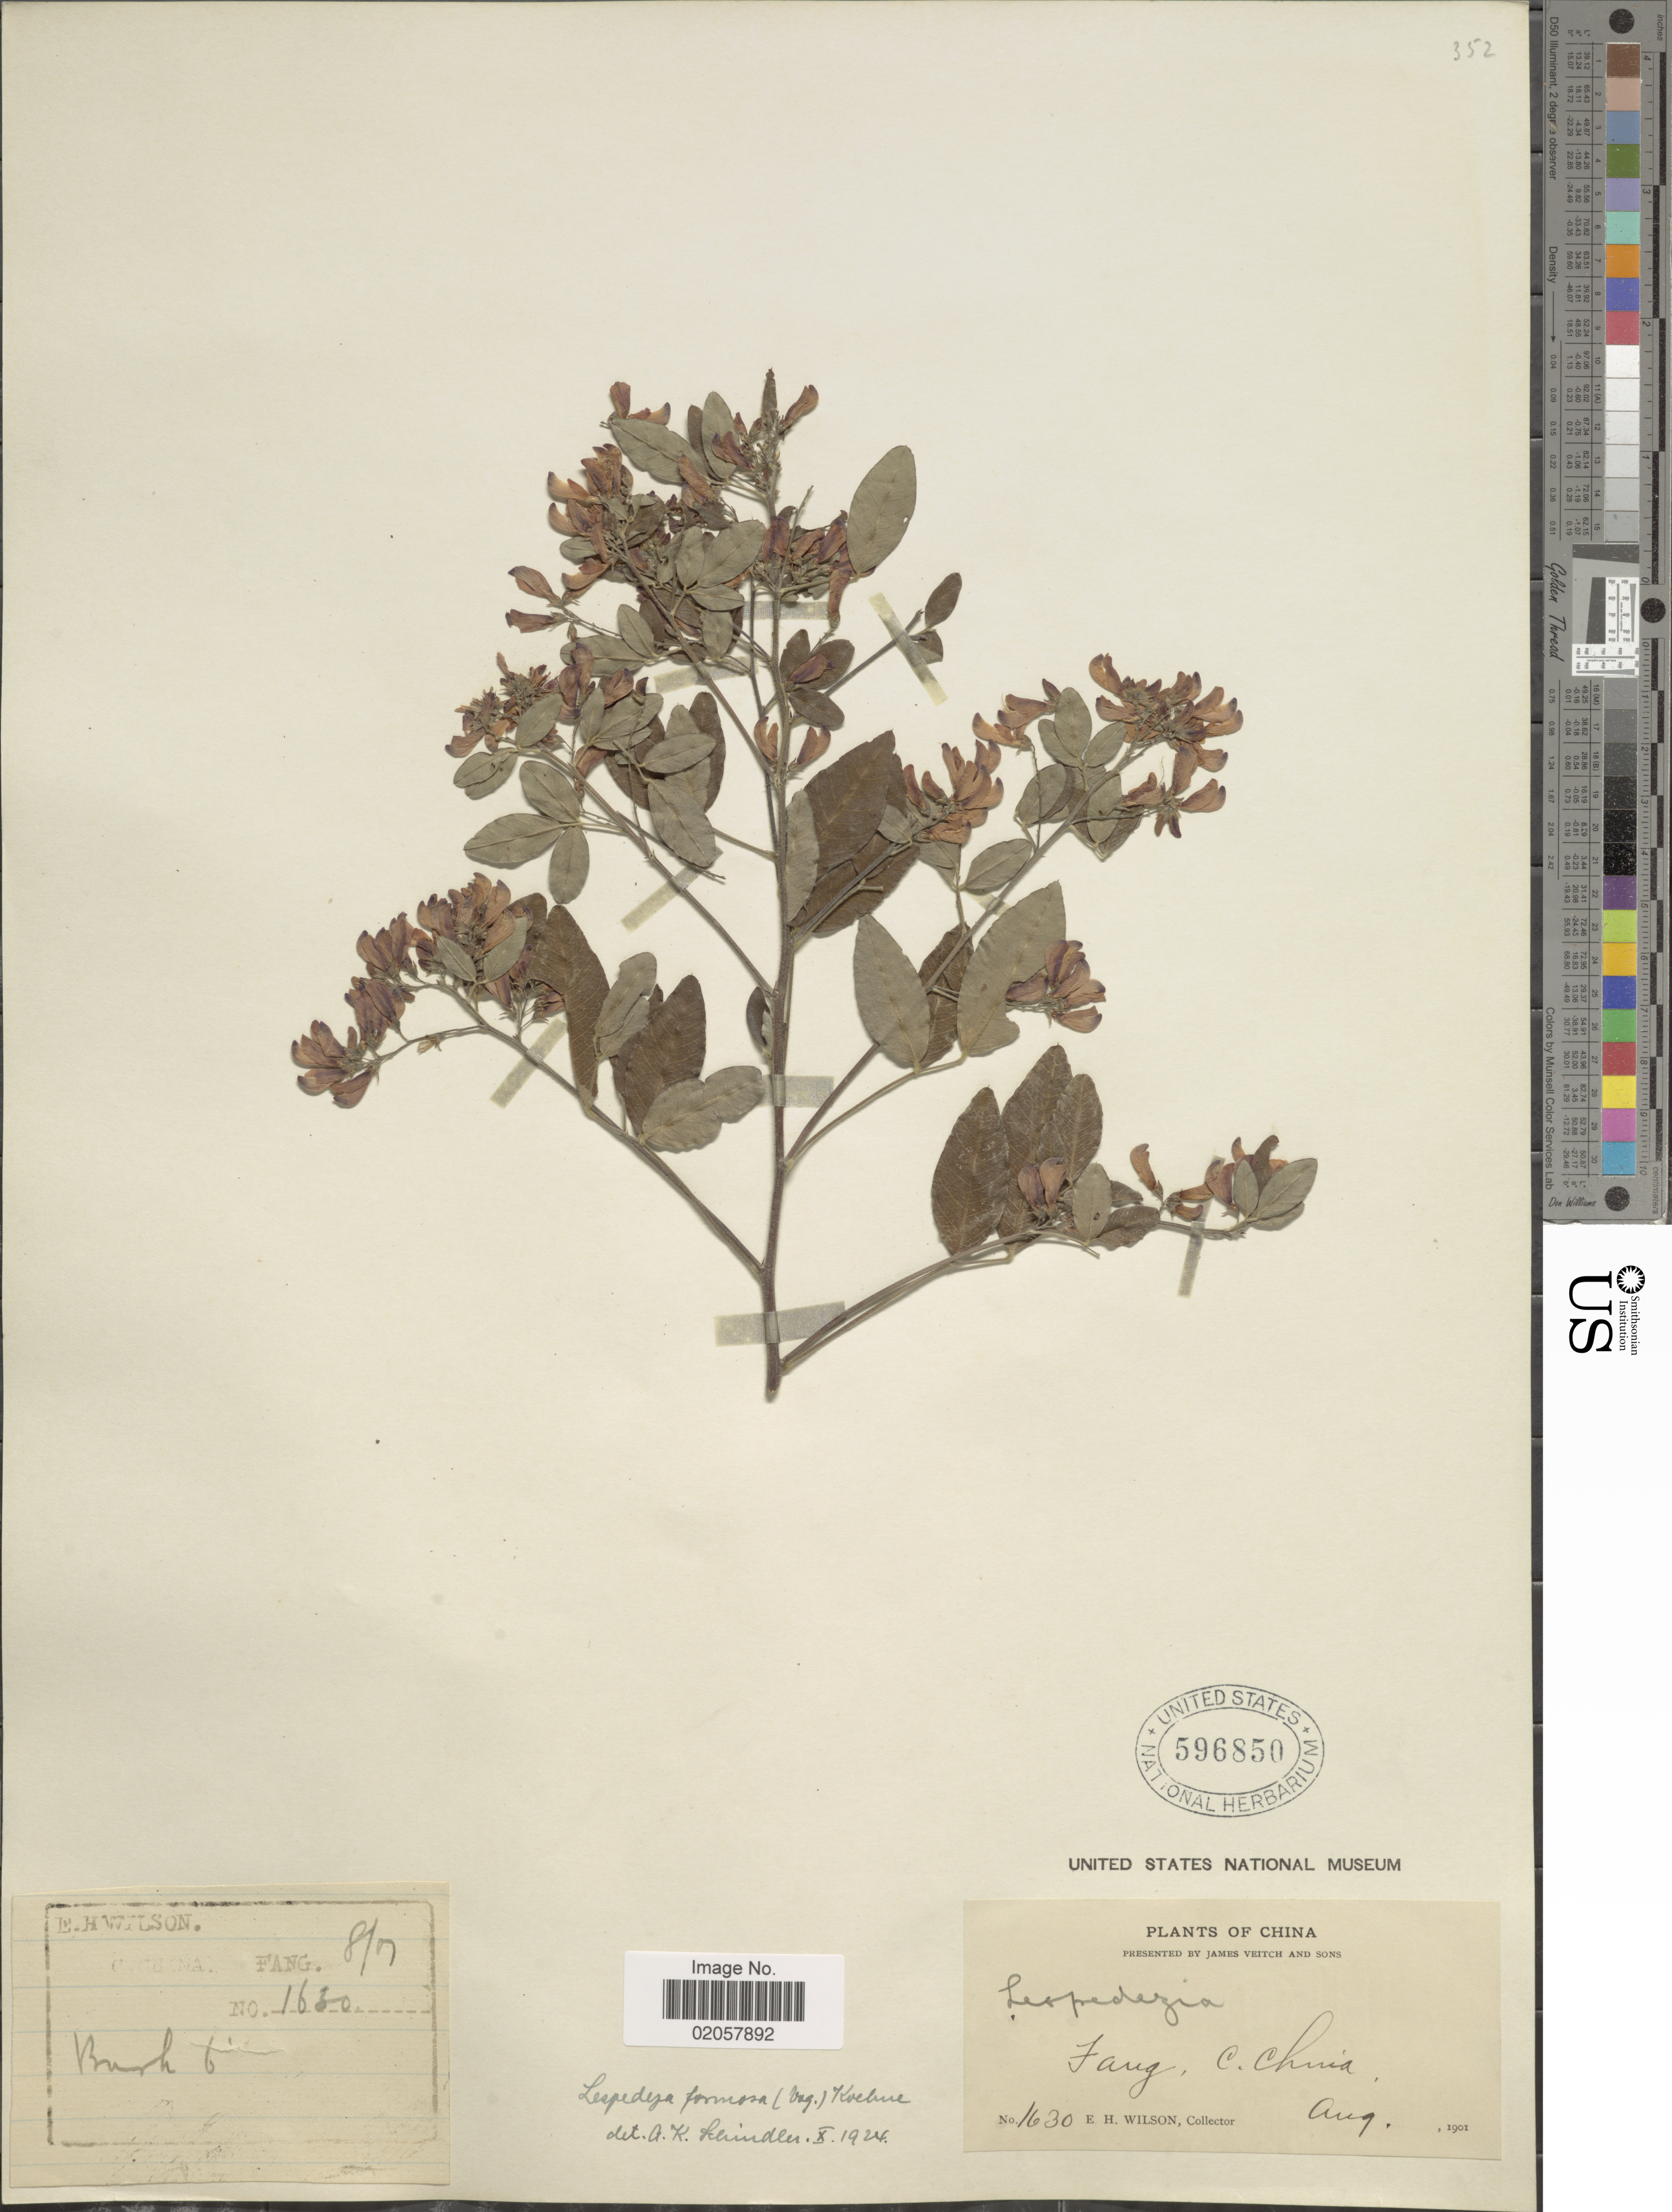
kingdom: Plantae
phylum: Tracheophyta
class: Magnoliopsida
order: Fabales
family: Fabaceae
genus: Lespedeza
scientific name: Lespedeza formosa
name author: (Vogel) Koehne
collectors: E. Wilson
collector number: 1630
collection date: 1901-08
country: China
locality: Fang, C. China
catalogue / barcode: US 596850